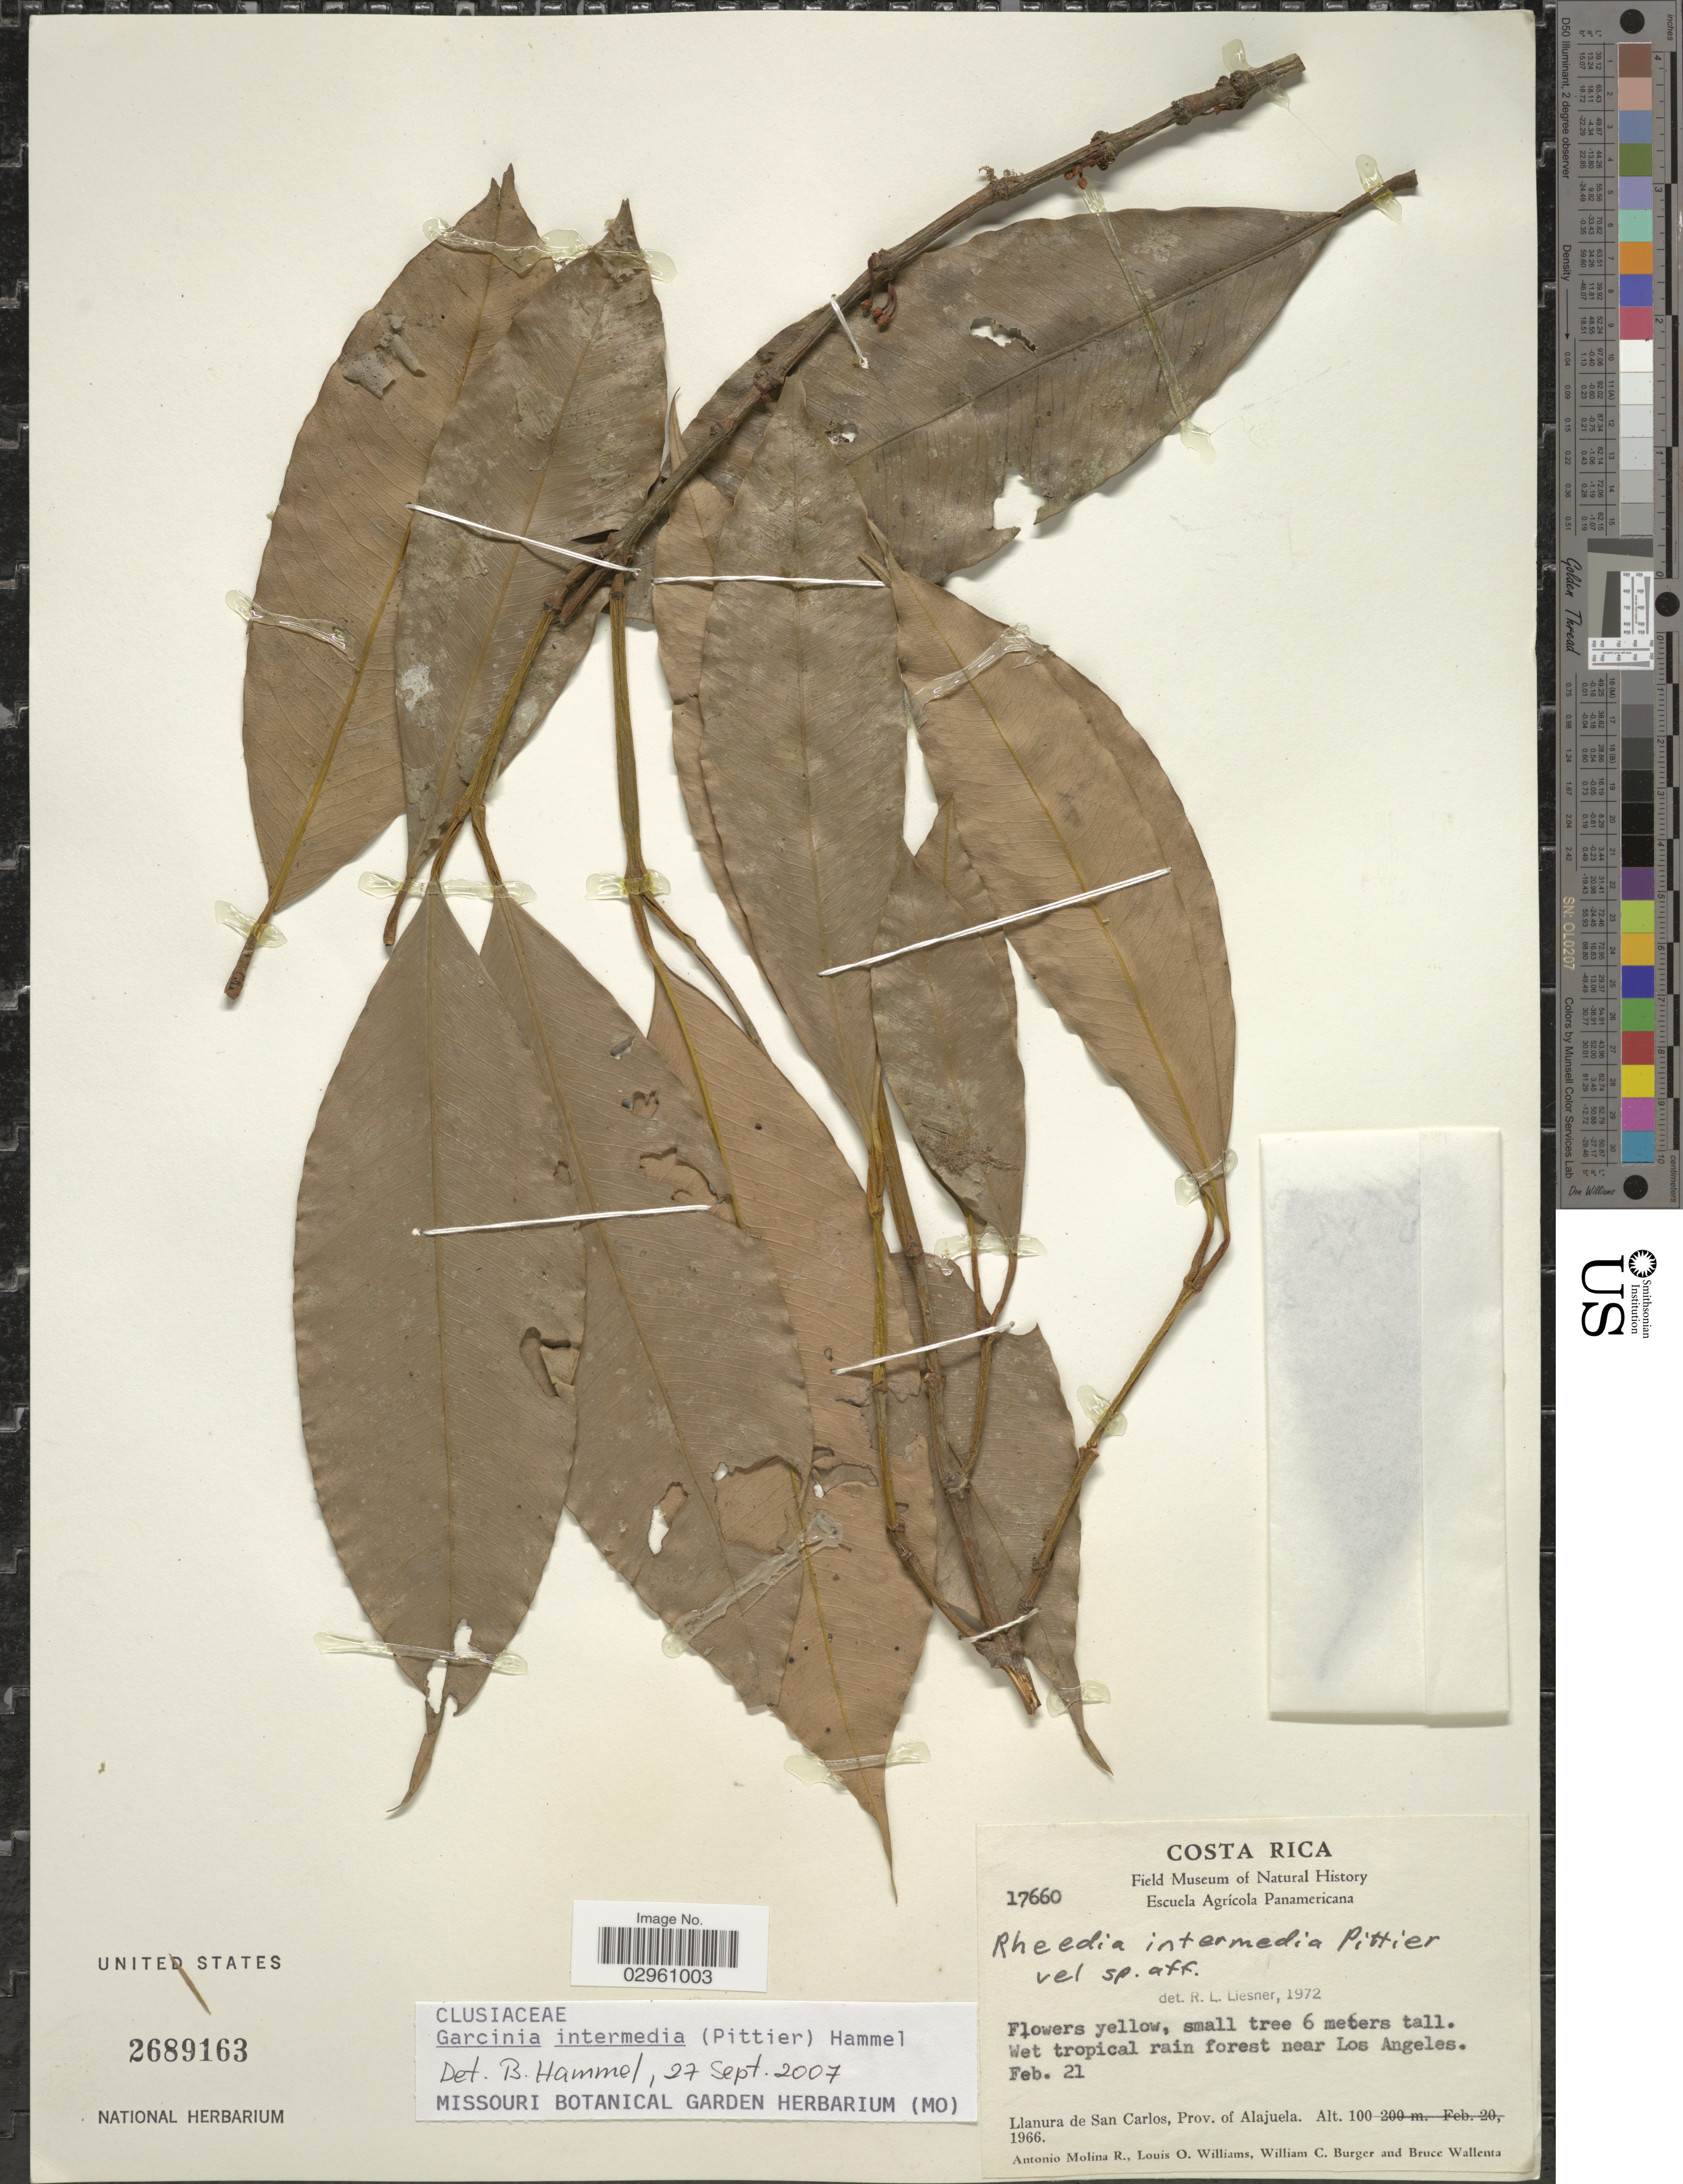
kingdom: Plantae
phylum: Tracheophyta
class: Magnoliopsida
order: Malpighiales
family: Clusiaceae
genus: Garcinia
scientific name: Garcinia intermedia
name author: (Pittier) Hammel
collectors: A. Molina R., L. O. Williams, W. Burger & B. Wallenta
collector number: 17660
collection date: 1966-02-21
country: Costa Rica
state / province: Alajuela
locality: Wet tropical rain forest near Los Angeles. Llanura de San Carlos, Prov. of Alajuela.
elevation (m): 100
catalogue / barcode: US 2698163